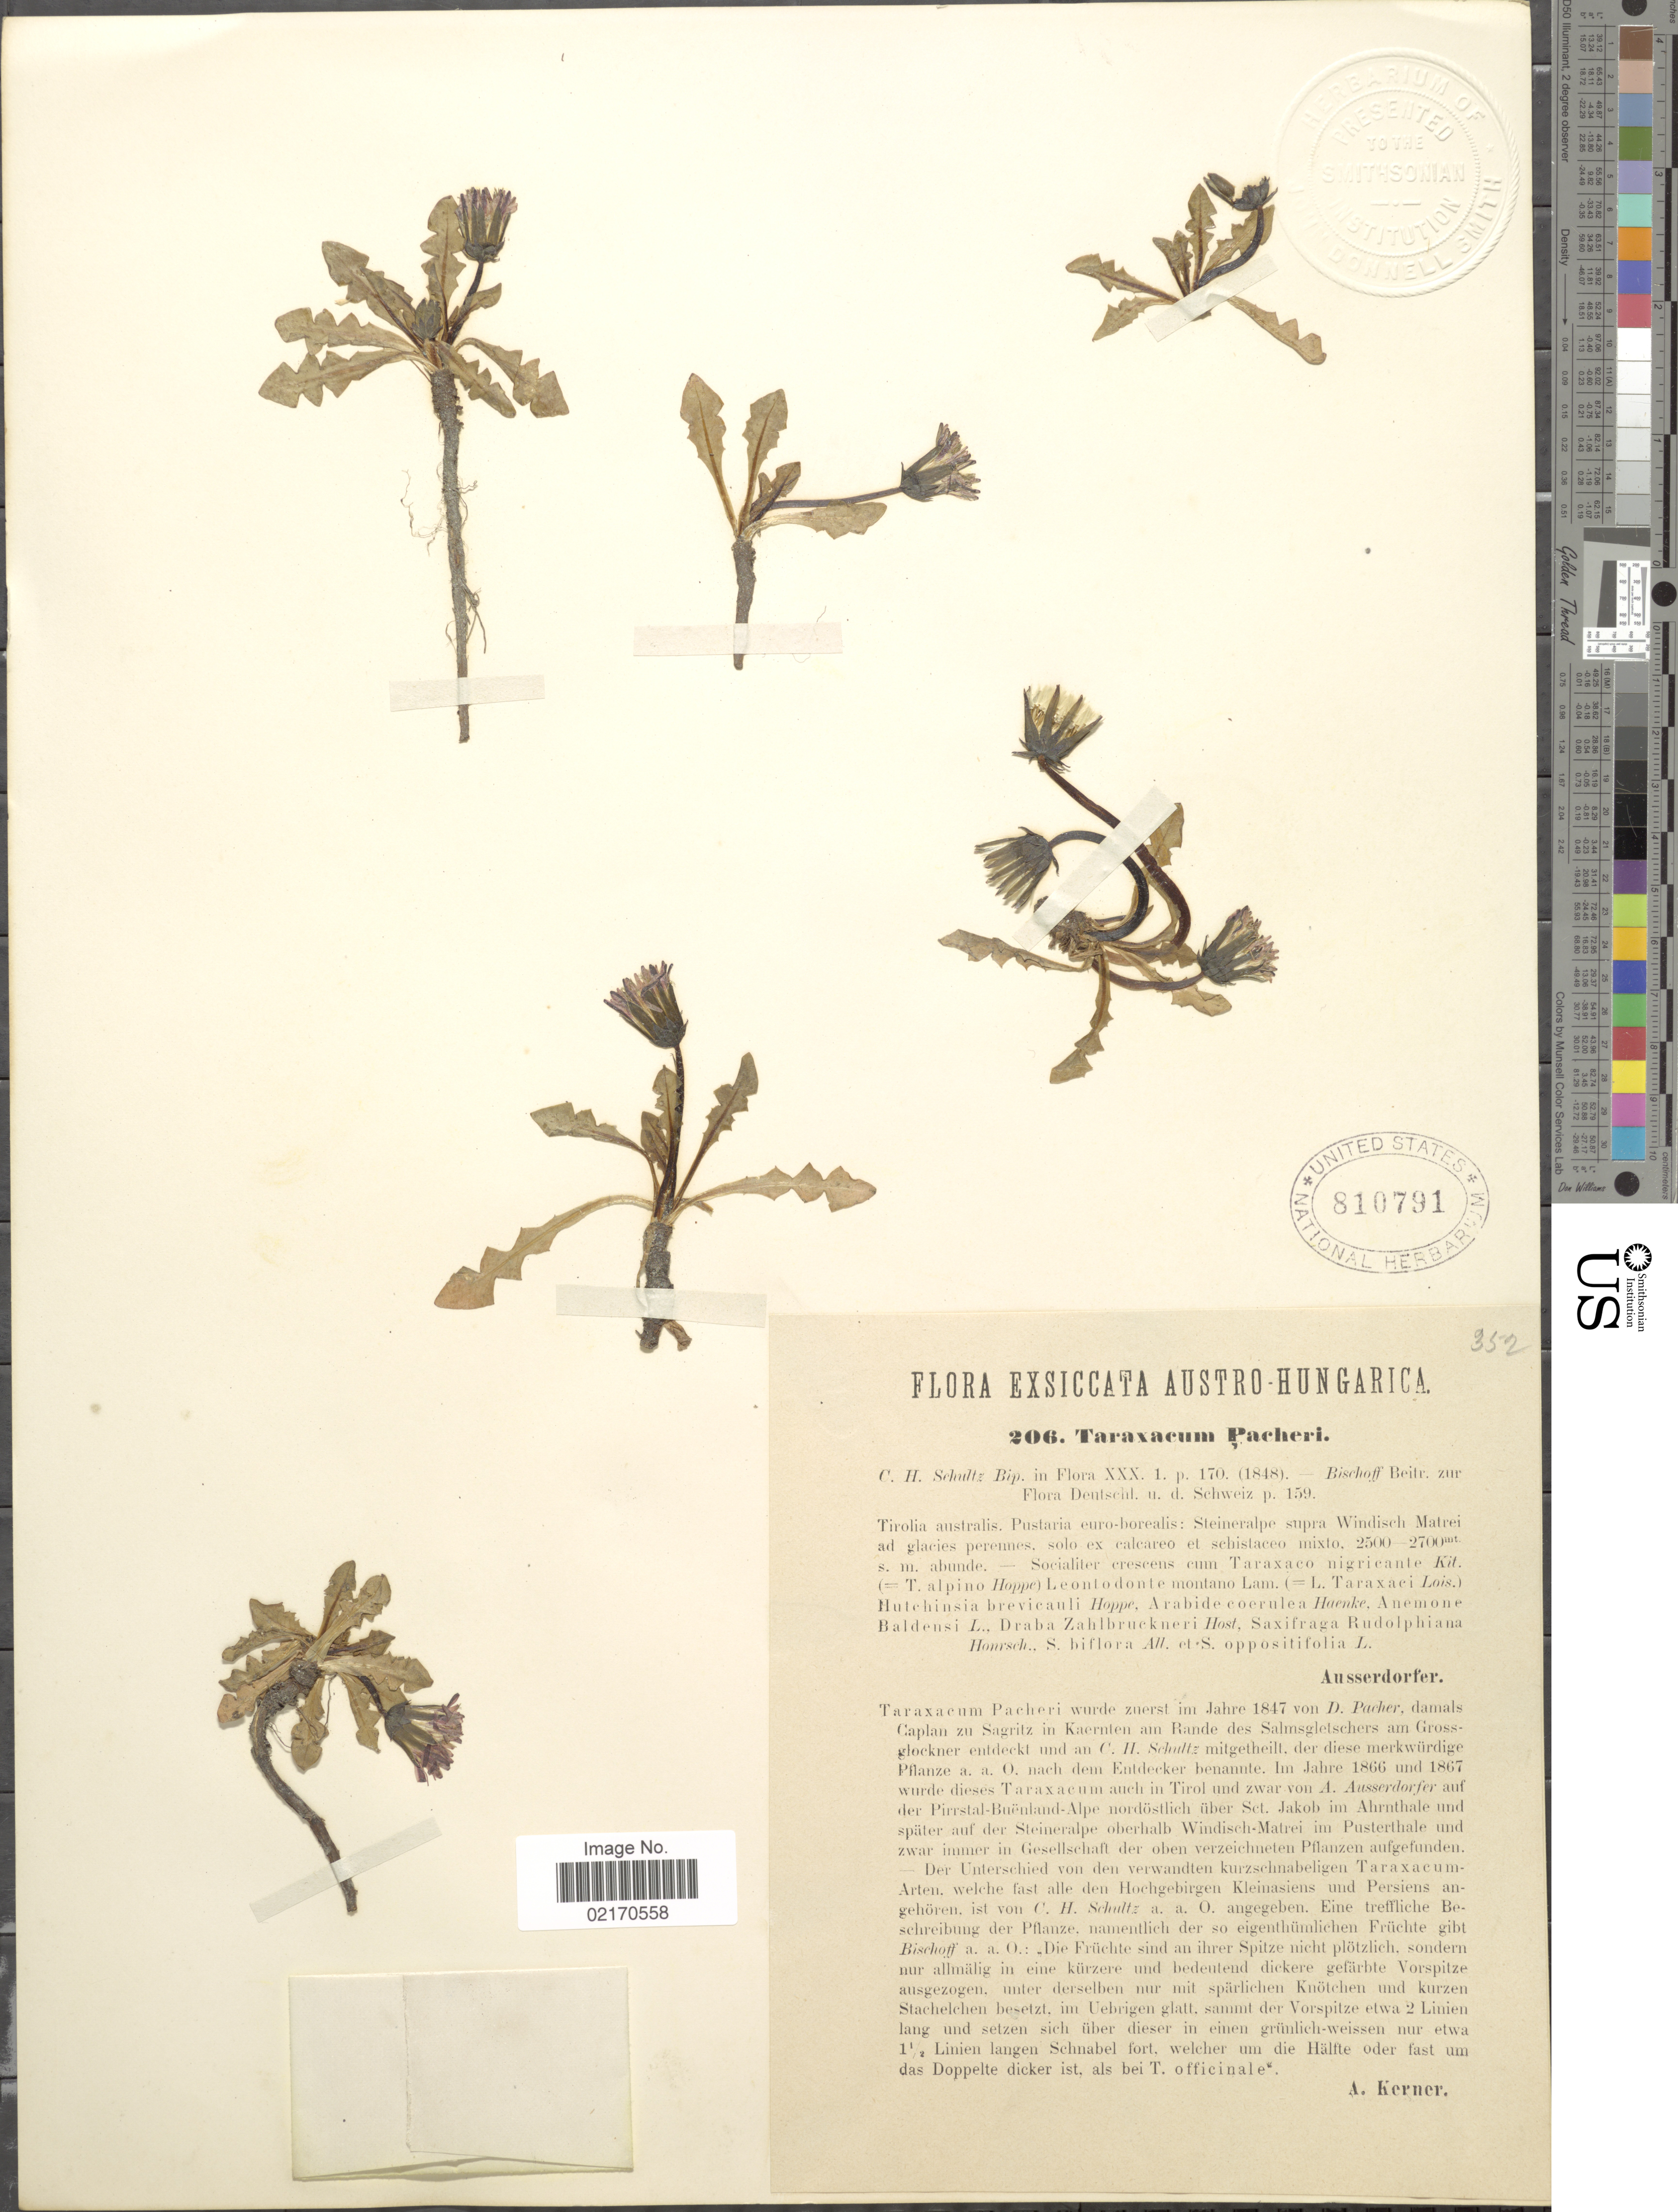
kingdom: Plantae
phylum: Tracheophyta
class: Magnoliopsida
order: Asterales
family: Asteraceae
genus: Taraxacum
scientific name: Taraxacum pacheri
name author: Sch. Bip.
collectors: A. Ausserdorfer & A. Kerner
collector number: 206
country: Austria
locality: Austro-Hungarica, Tirolia australis, Pustaria euro-borealis: Steineralpe supra Windisch Matrei ad glacies perennes.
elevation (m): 2500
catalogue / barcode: US 810791